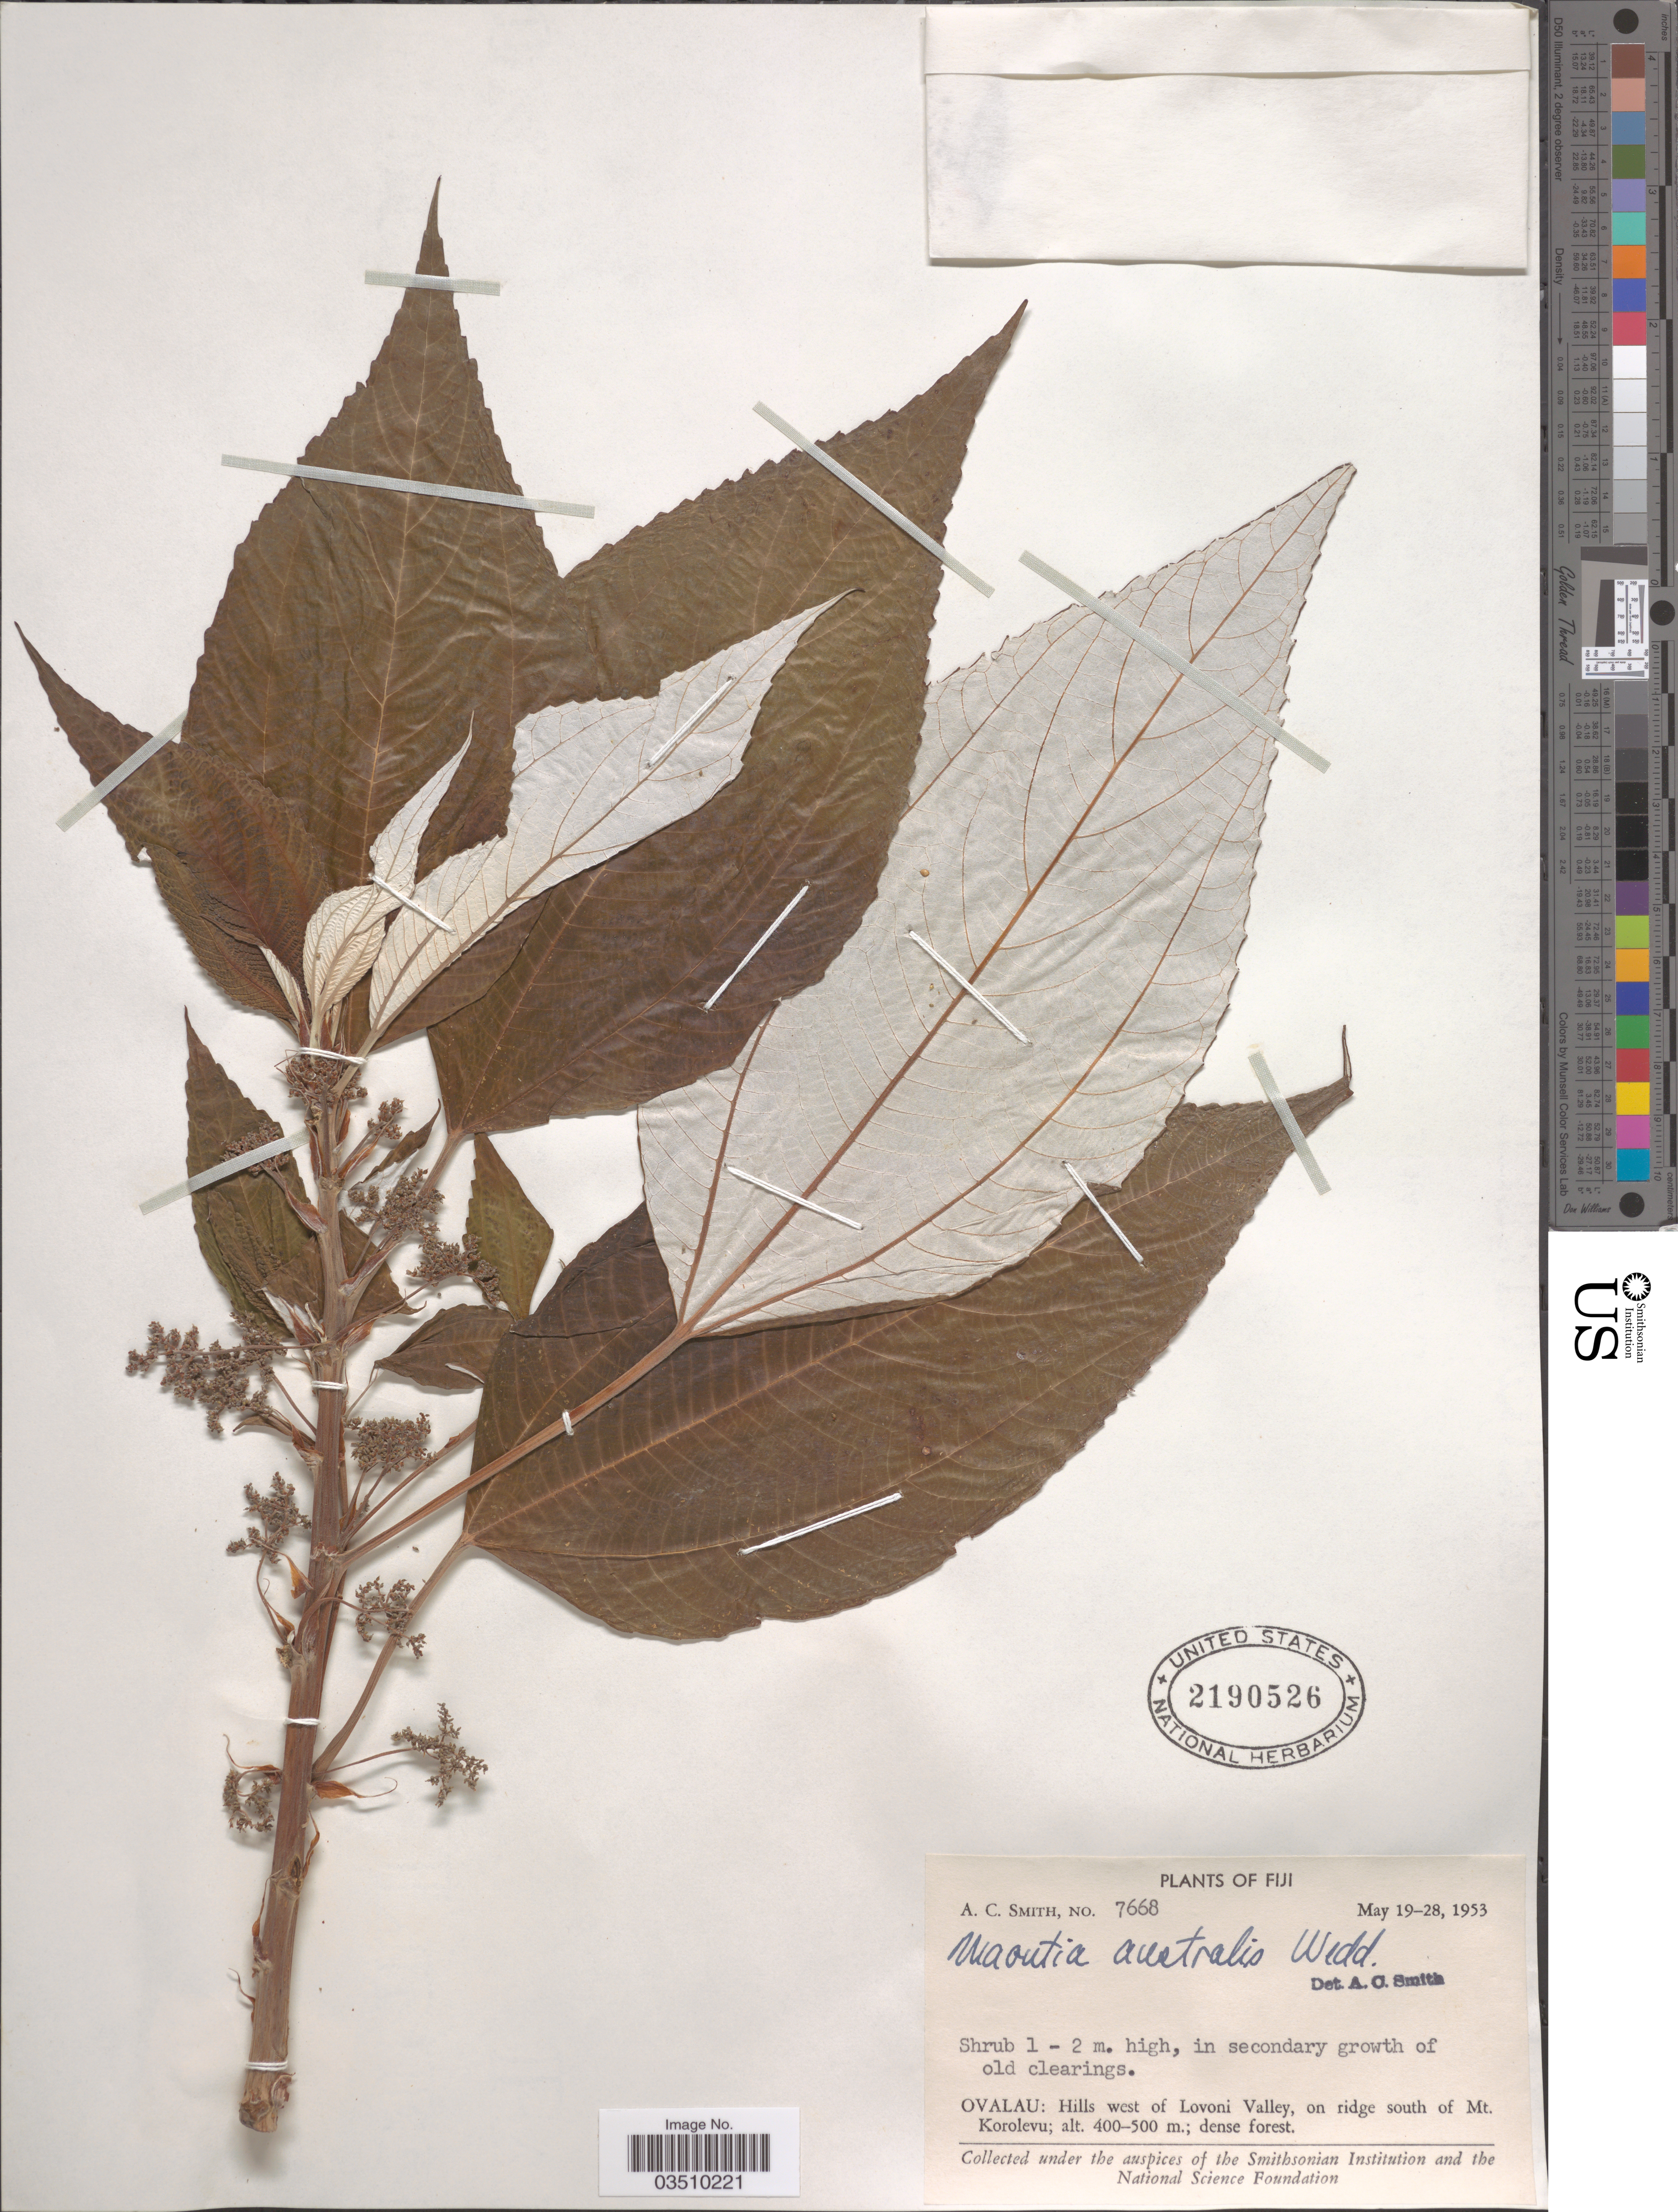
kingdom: Plantae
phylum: Tracheophyta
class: Magnoliopsida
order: Rosales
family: Urticaceae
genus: Maoutia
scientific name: Maoutia australis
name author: Wedd.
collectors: A. C. Smith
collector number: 7668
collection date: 1953-05-19/1953-05-28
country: Fiji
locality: Ovalau: Hills west of Lovoni Valley, on ridge south of Mt. Korolevu.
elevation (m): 400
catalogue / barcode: US 2190526